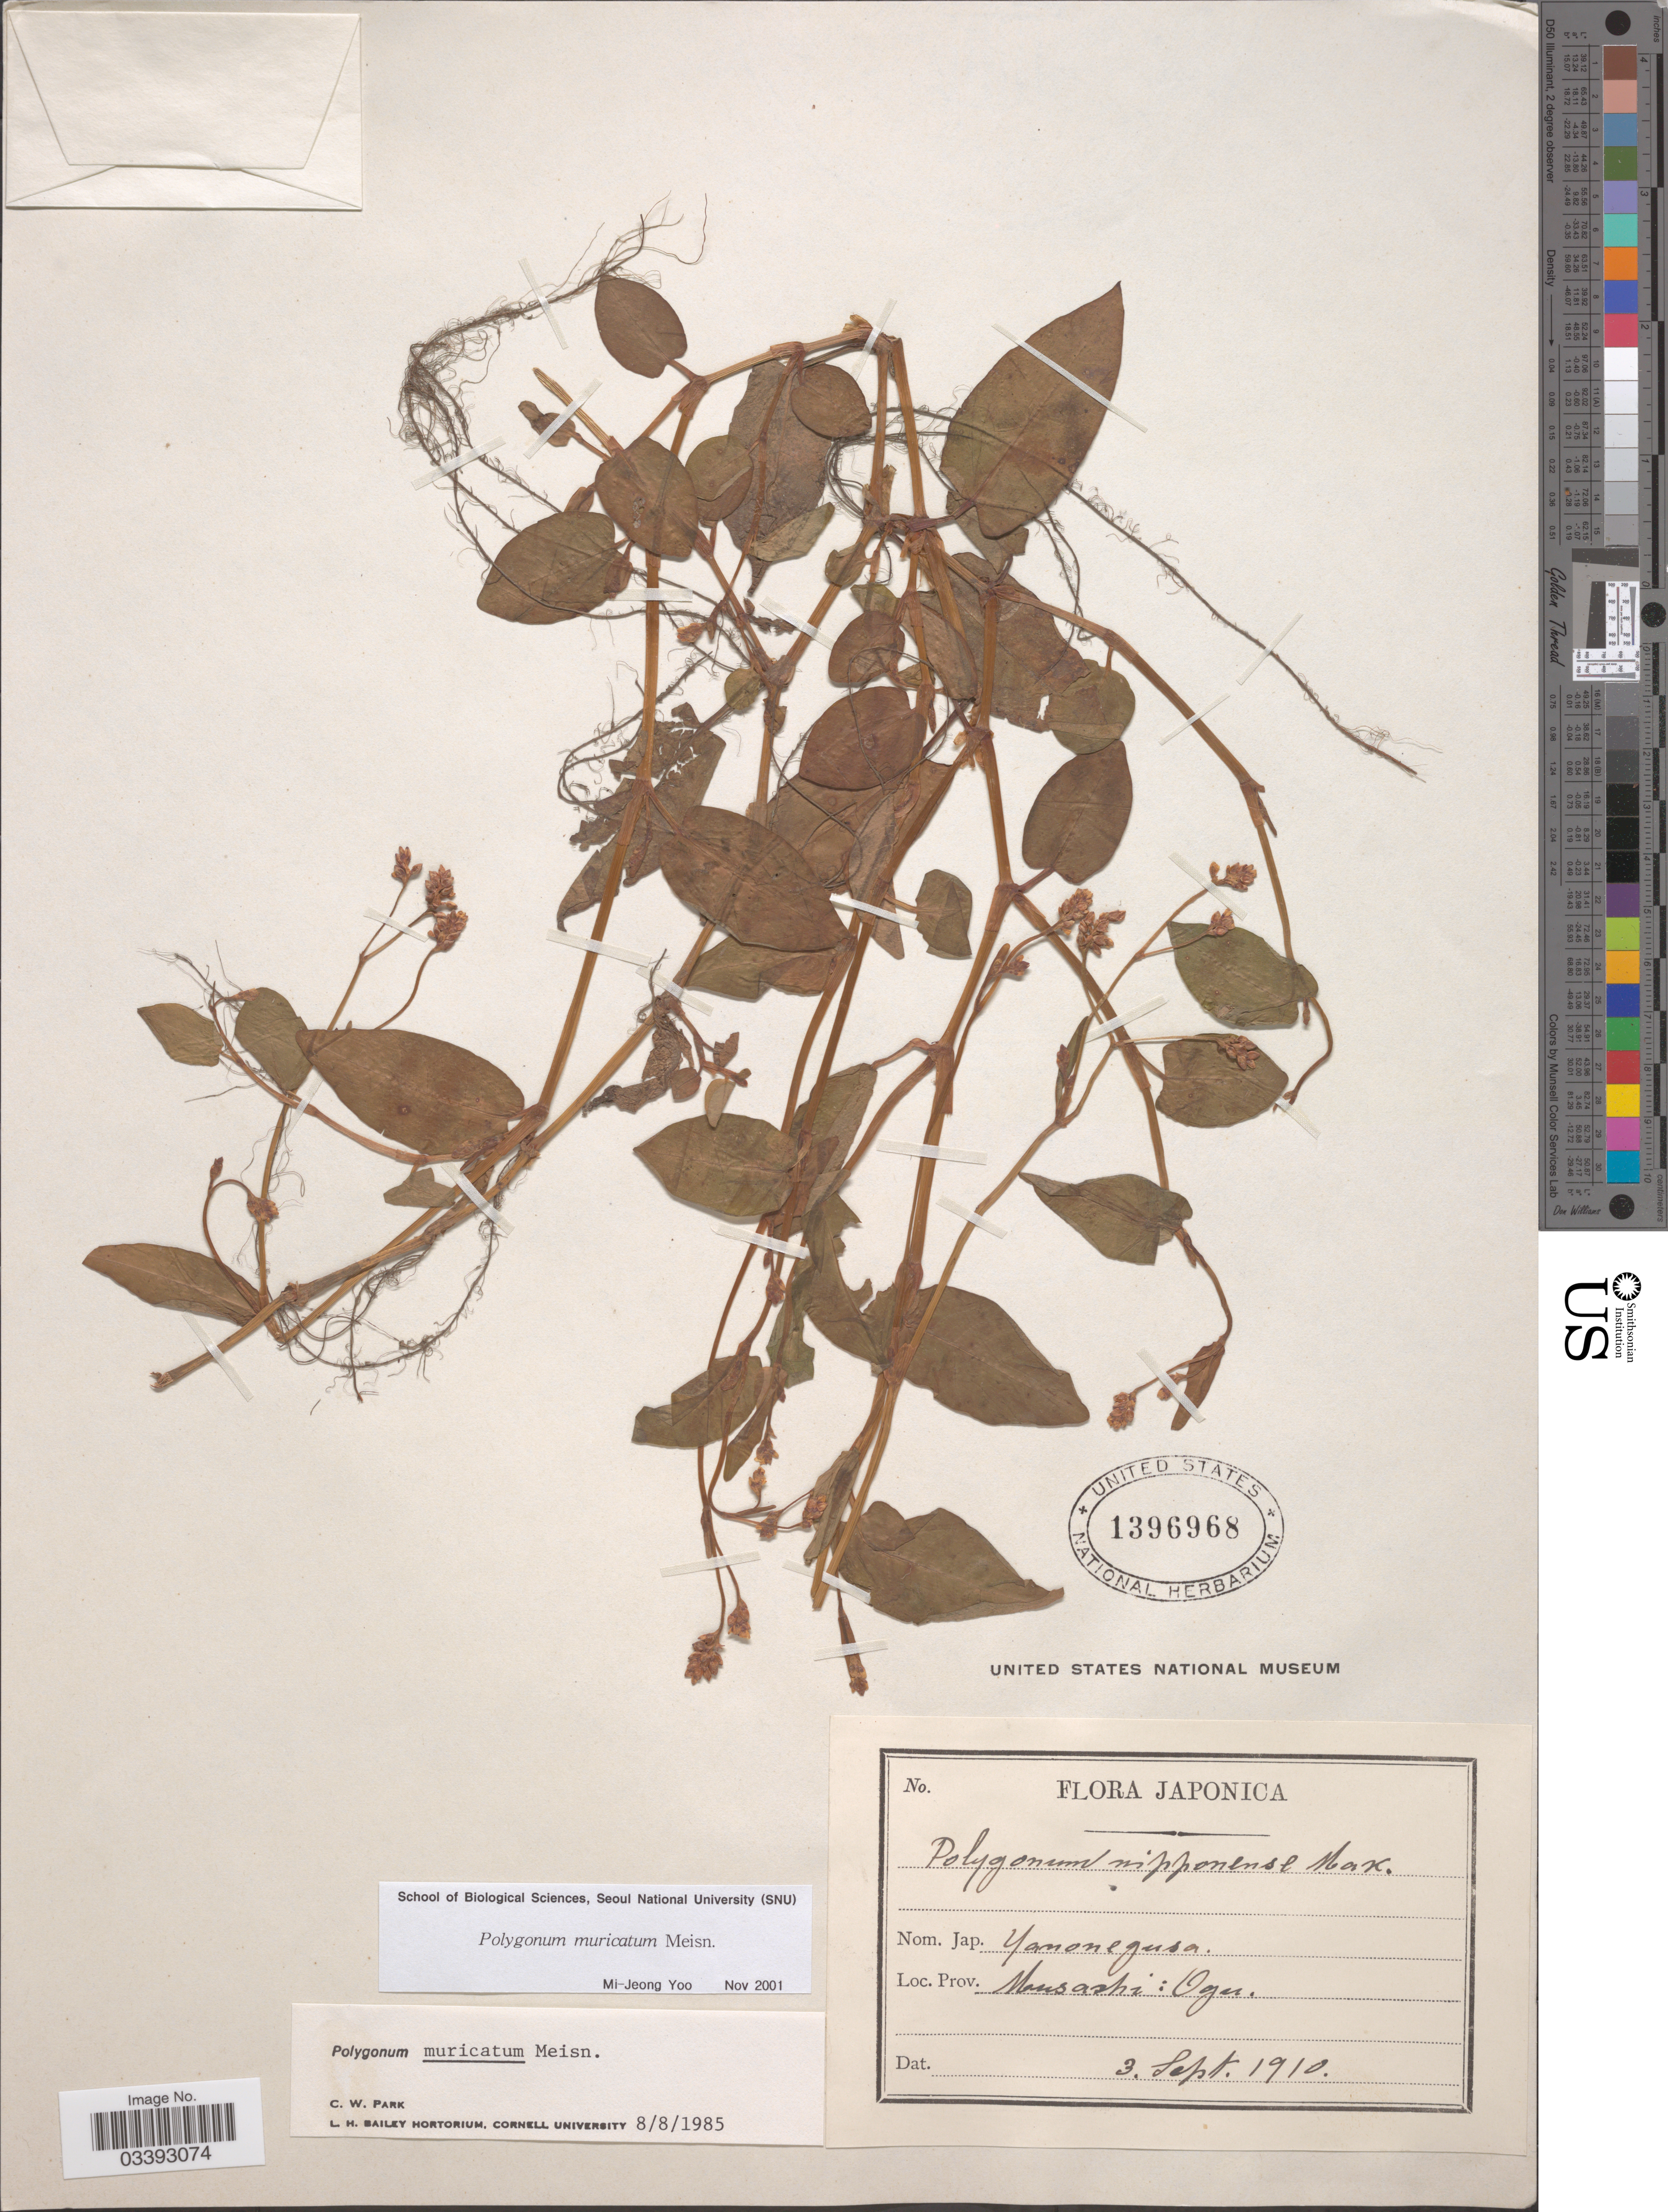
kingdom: Plantae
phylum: Tracheophyta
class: Magnoliopsida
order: Caryophyllales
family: Polygonaceae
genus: Polygonum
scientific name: Polygonum muricatum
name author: Meisn.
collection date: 1910-09-03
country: Japan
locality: Musashi: Ogu.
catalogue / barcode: US 1396968